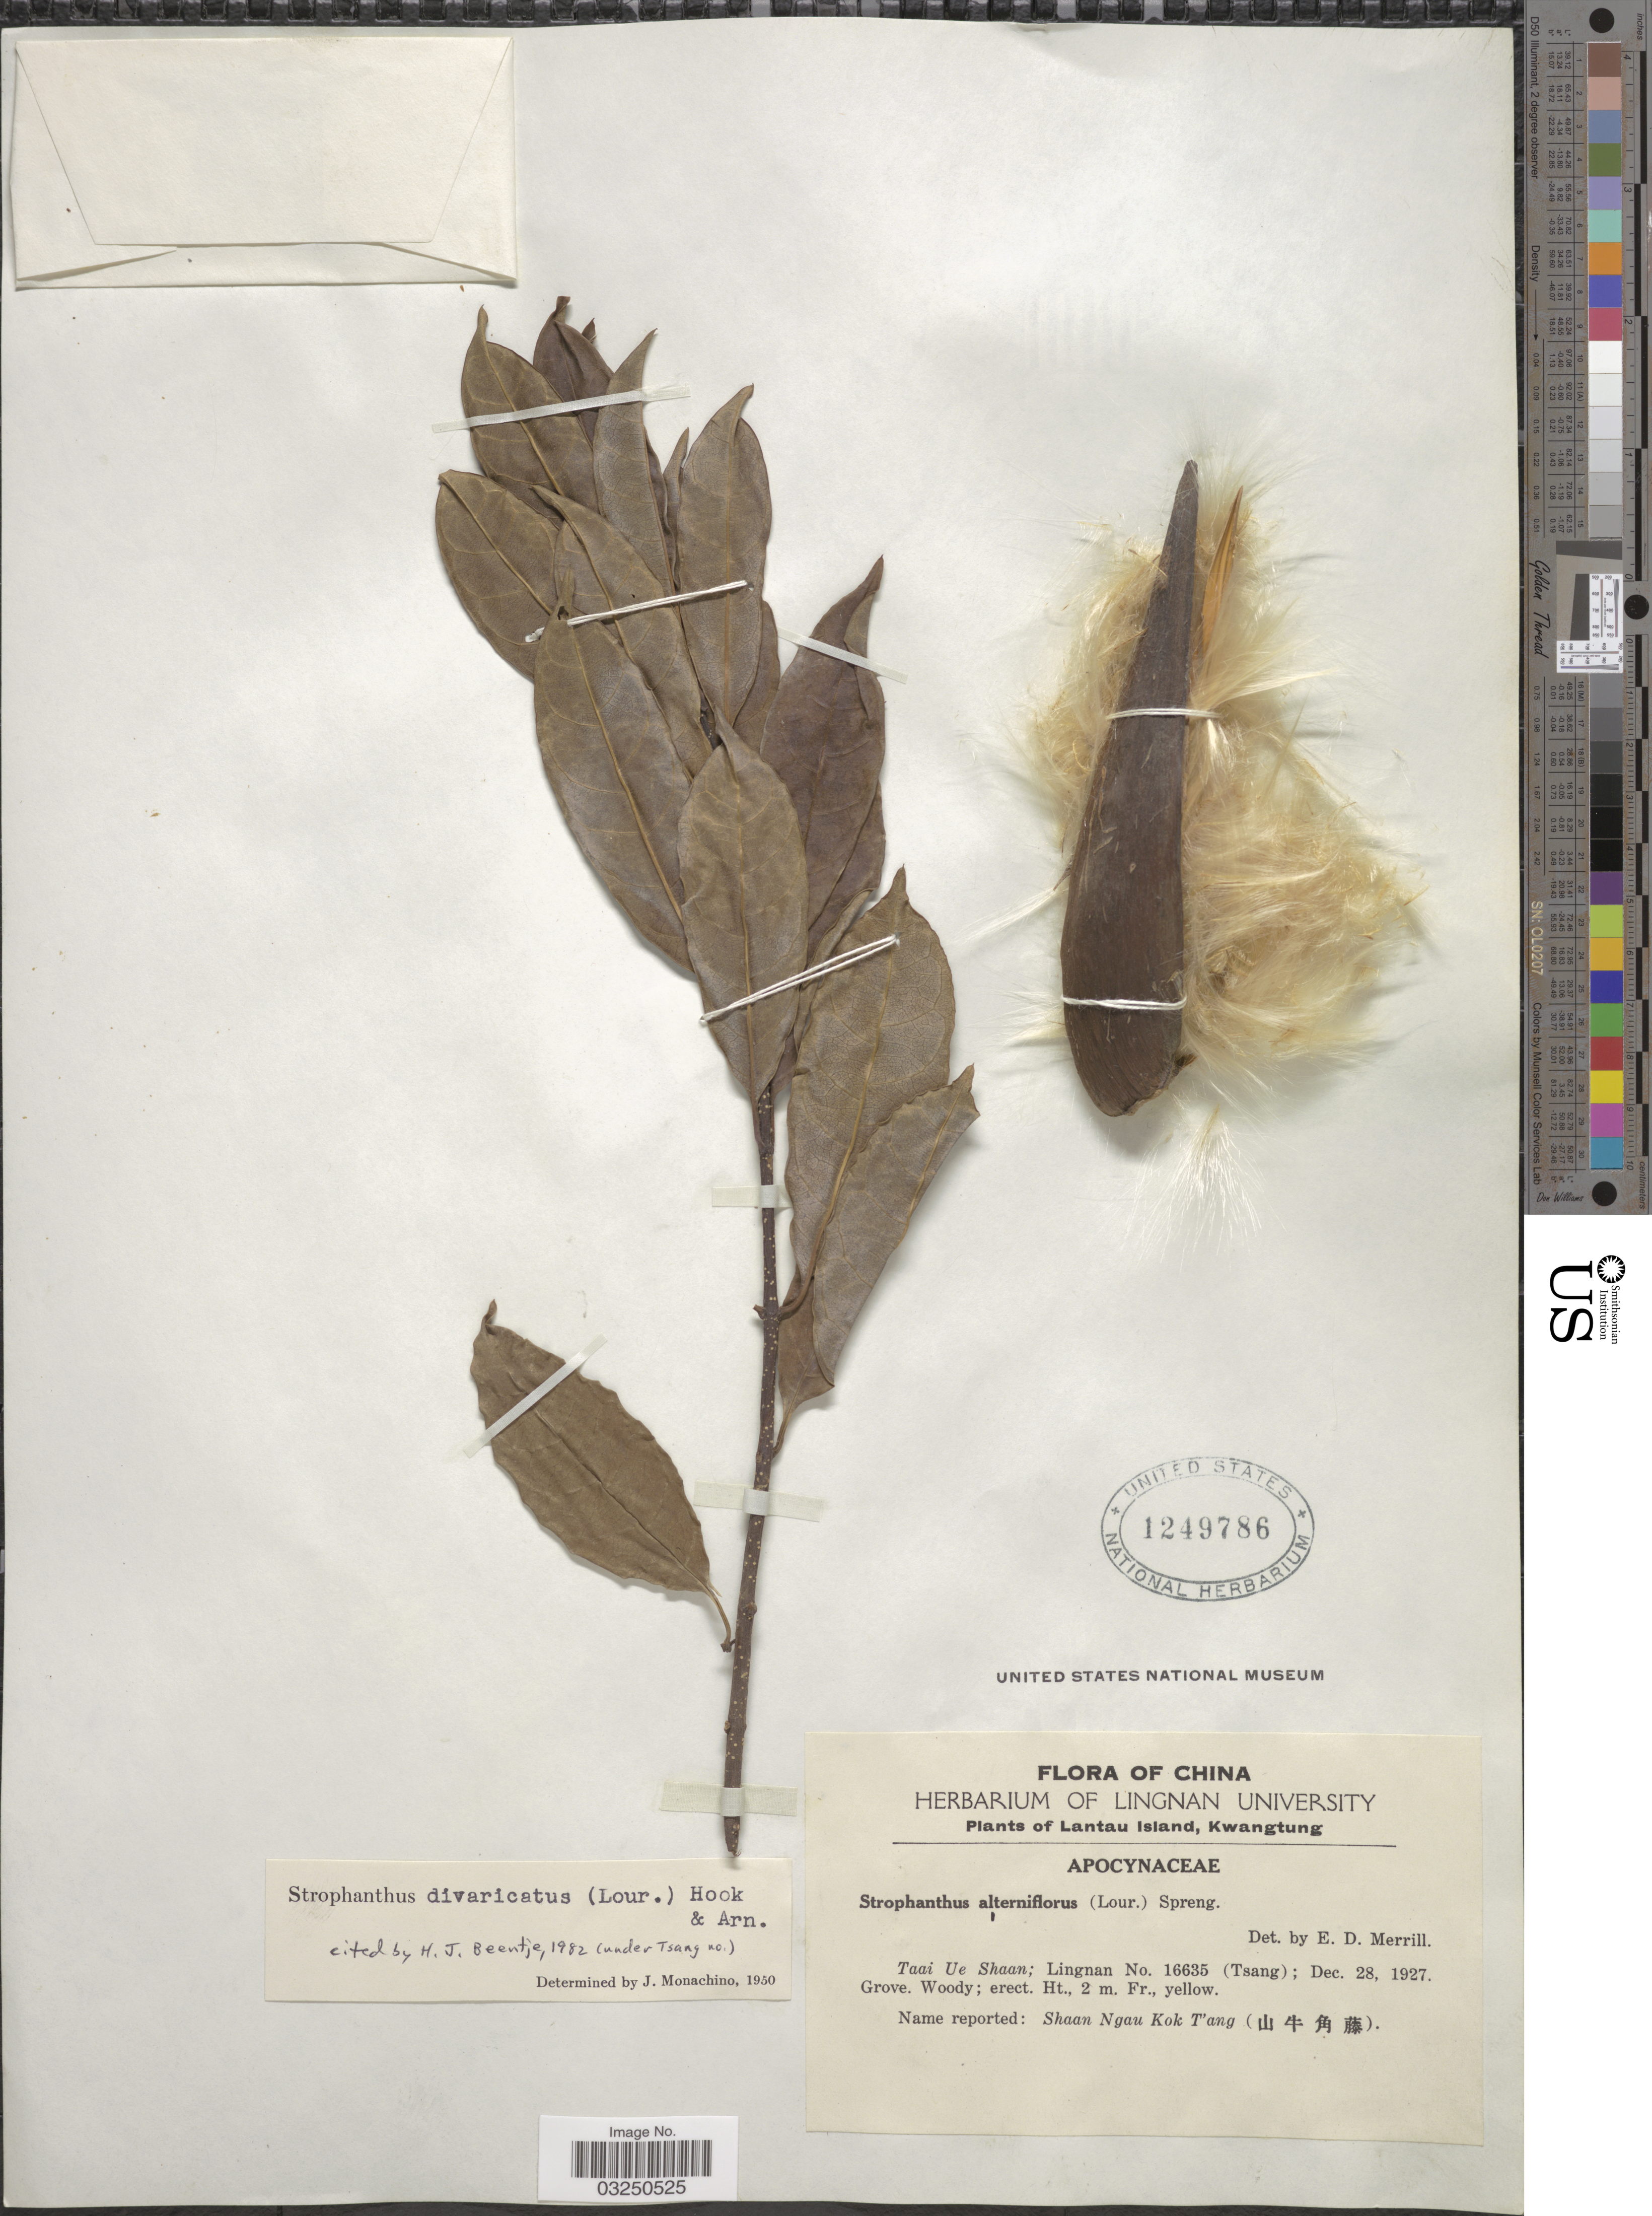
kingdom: Plantae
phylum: Tracheophyta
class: Magnoliopsida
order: Gentianales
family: Apocynaceae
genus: Strophanthus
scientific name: Strophanthus divaricatus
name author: (Lour.) Hook. & Arn.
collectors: -. T'sang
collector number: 16635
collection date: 1927-12-28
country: China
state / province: Guangdong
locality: Lantau Island, Kwangtung. Taai Ue Shaan; Lingnan.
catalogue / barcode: US 1249786